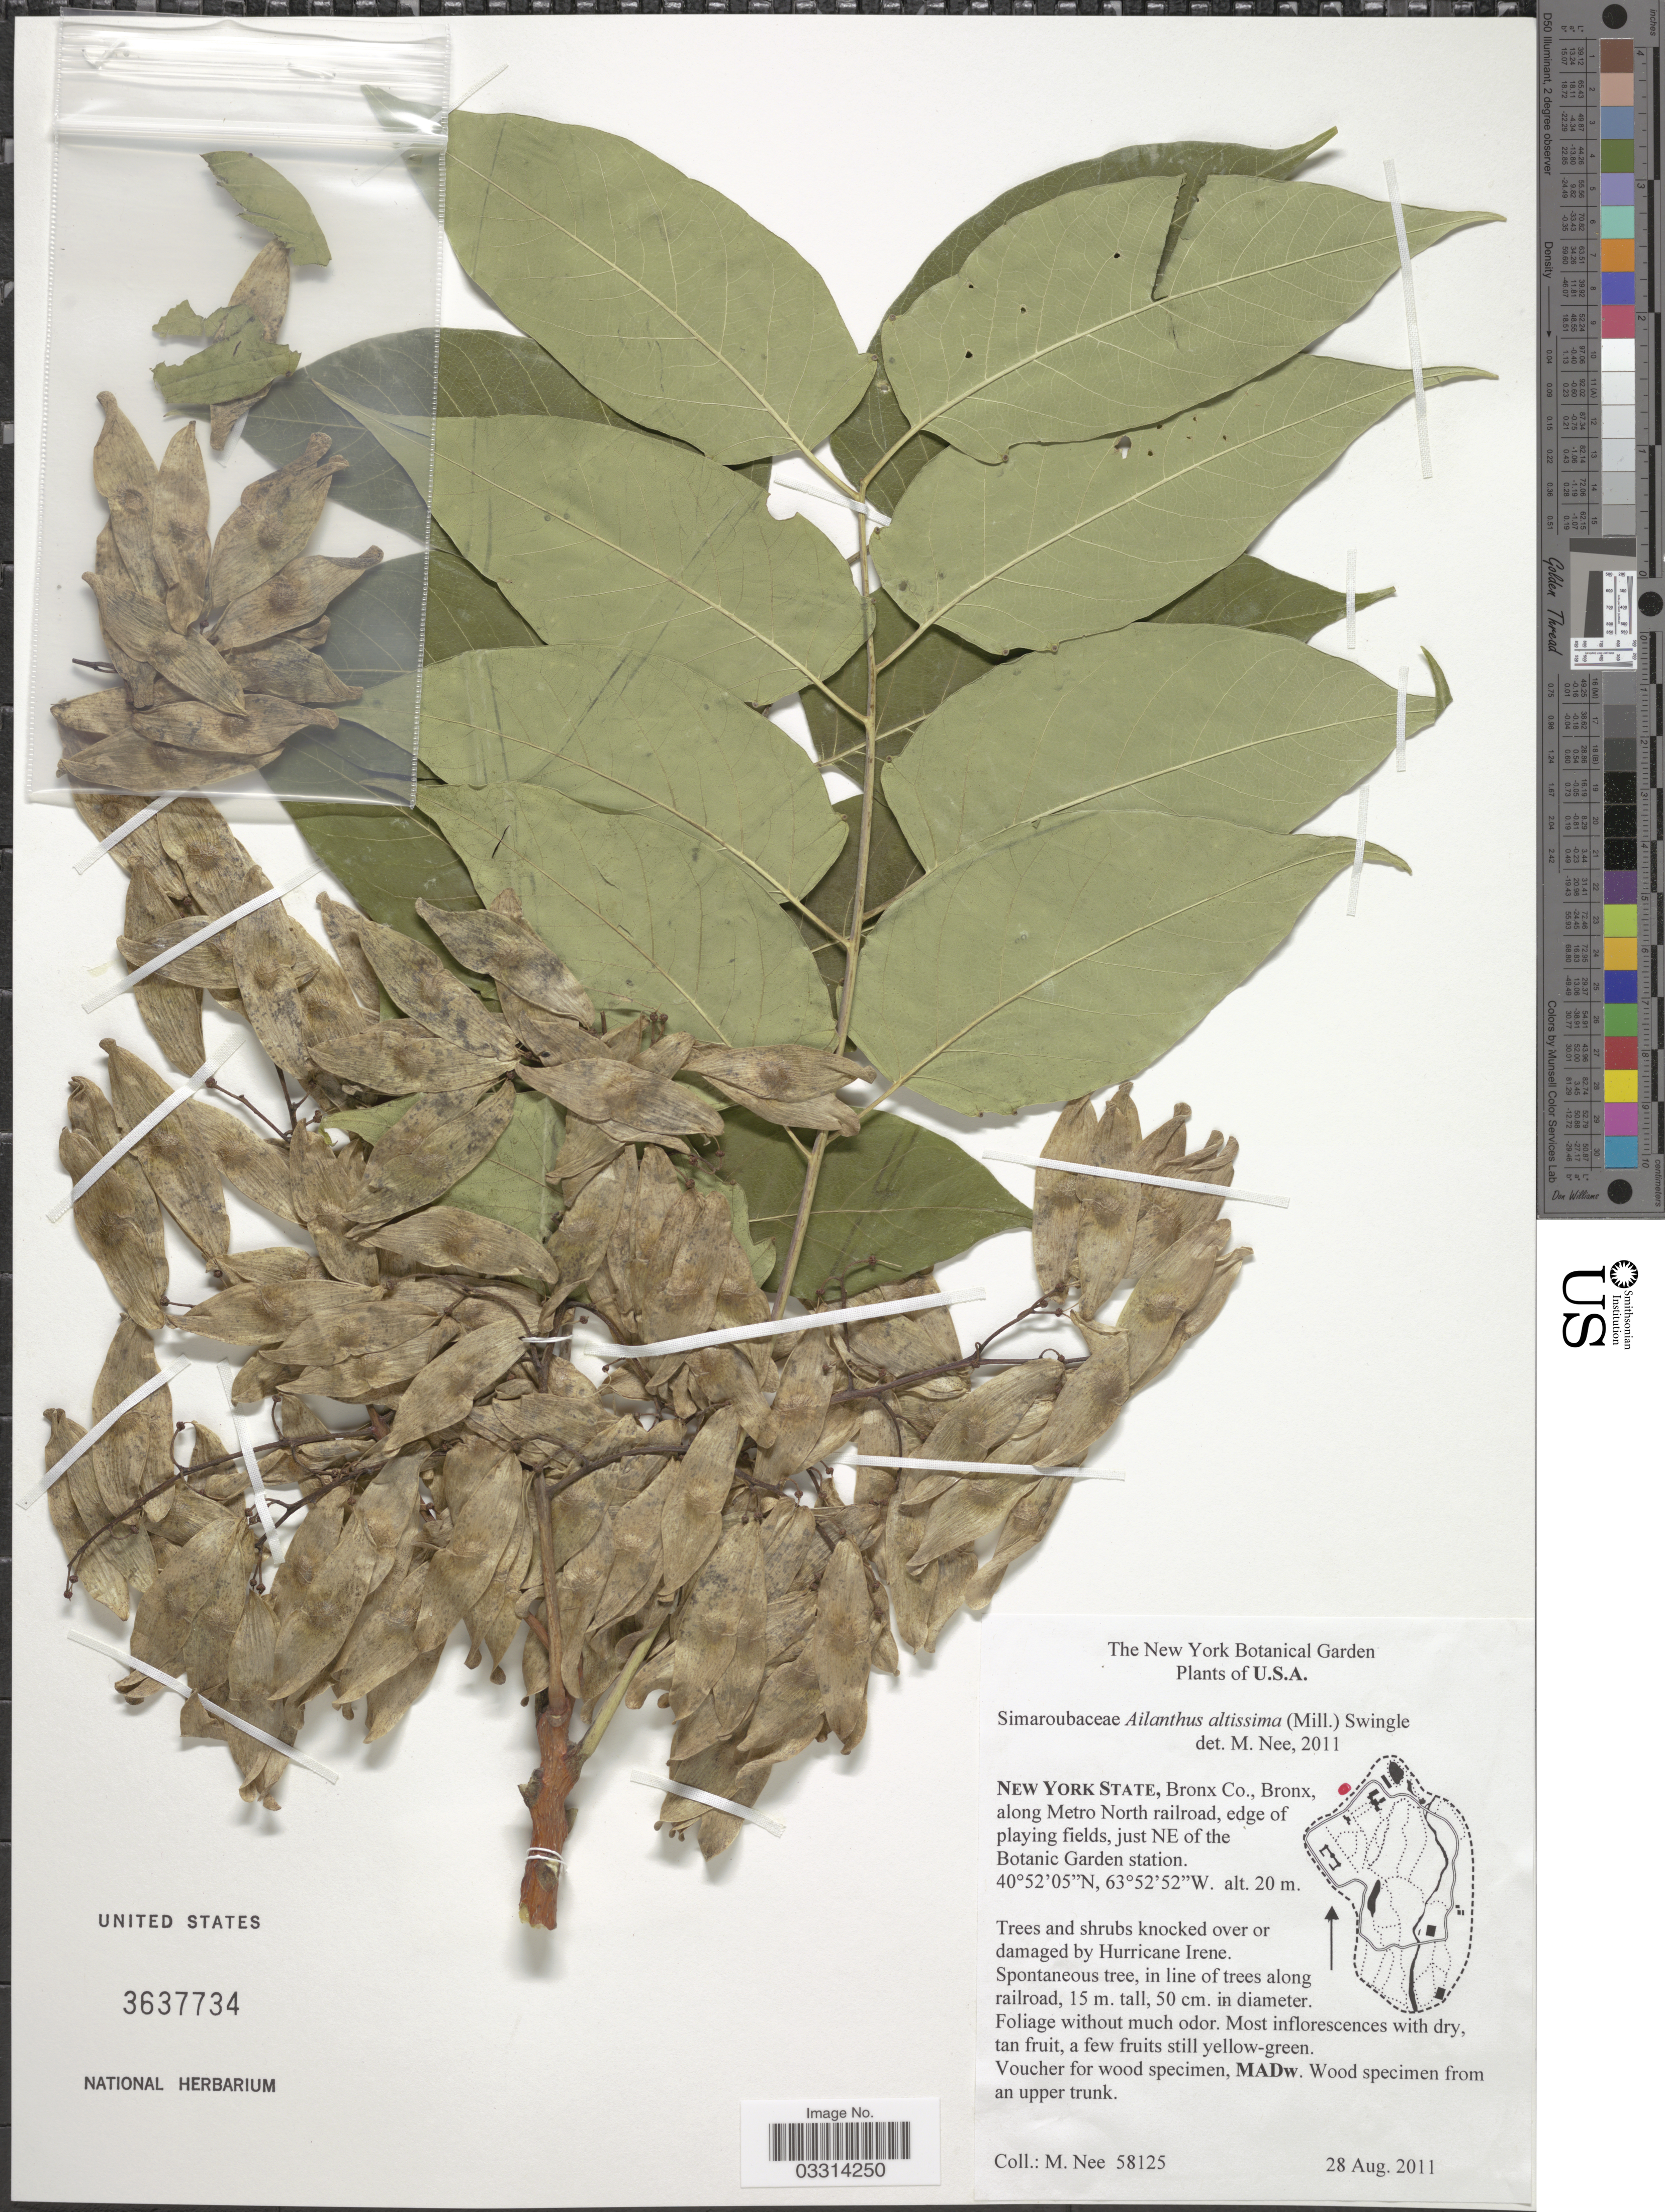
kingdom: Plantae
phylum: Tracheophyta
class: Magnoliopsida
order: Sapindales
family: Simaroubaceae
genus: Ailanthus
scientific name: Ailanthus altissima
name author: (Mill.) Swingle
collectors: M. Nee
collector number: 58125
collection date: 2011-08-28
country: United States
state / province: New York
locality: Bronx Co., Bronx, along Metro North railroad, edge of playing fields, just NE of the Botanic Garden Station.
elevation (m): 20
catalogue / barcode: US 3637734